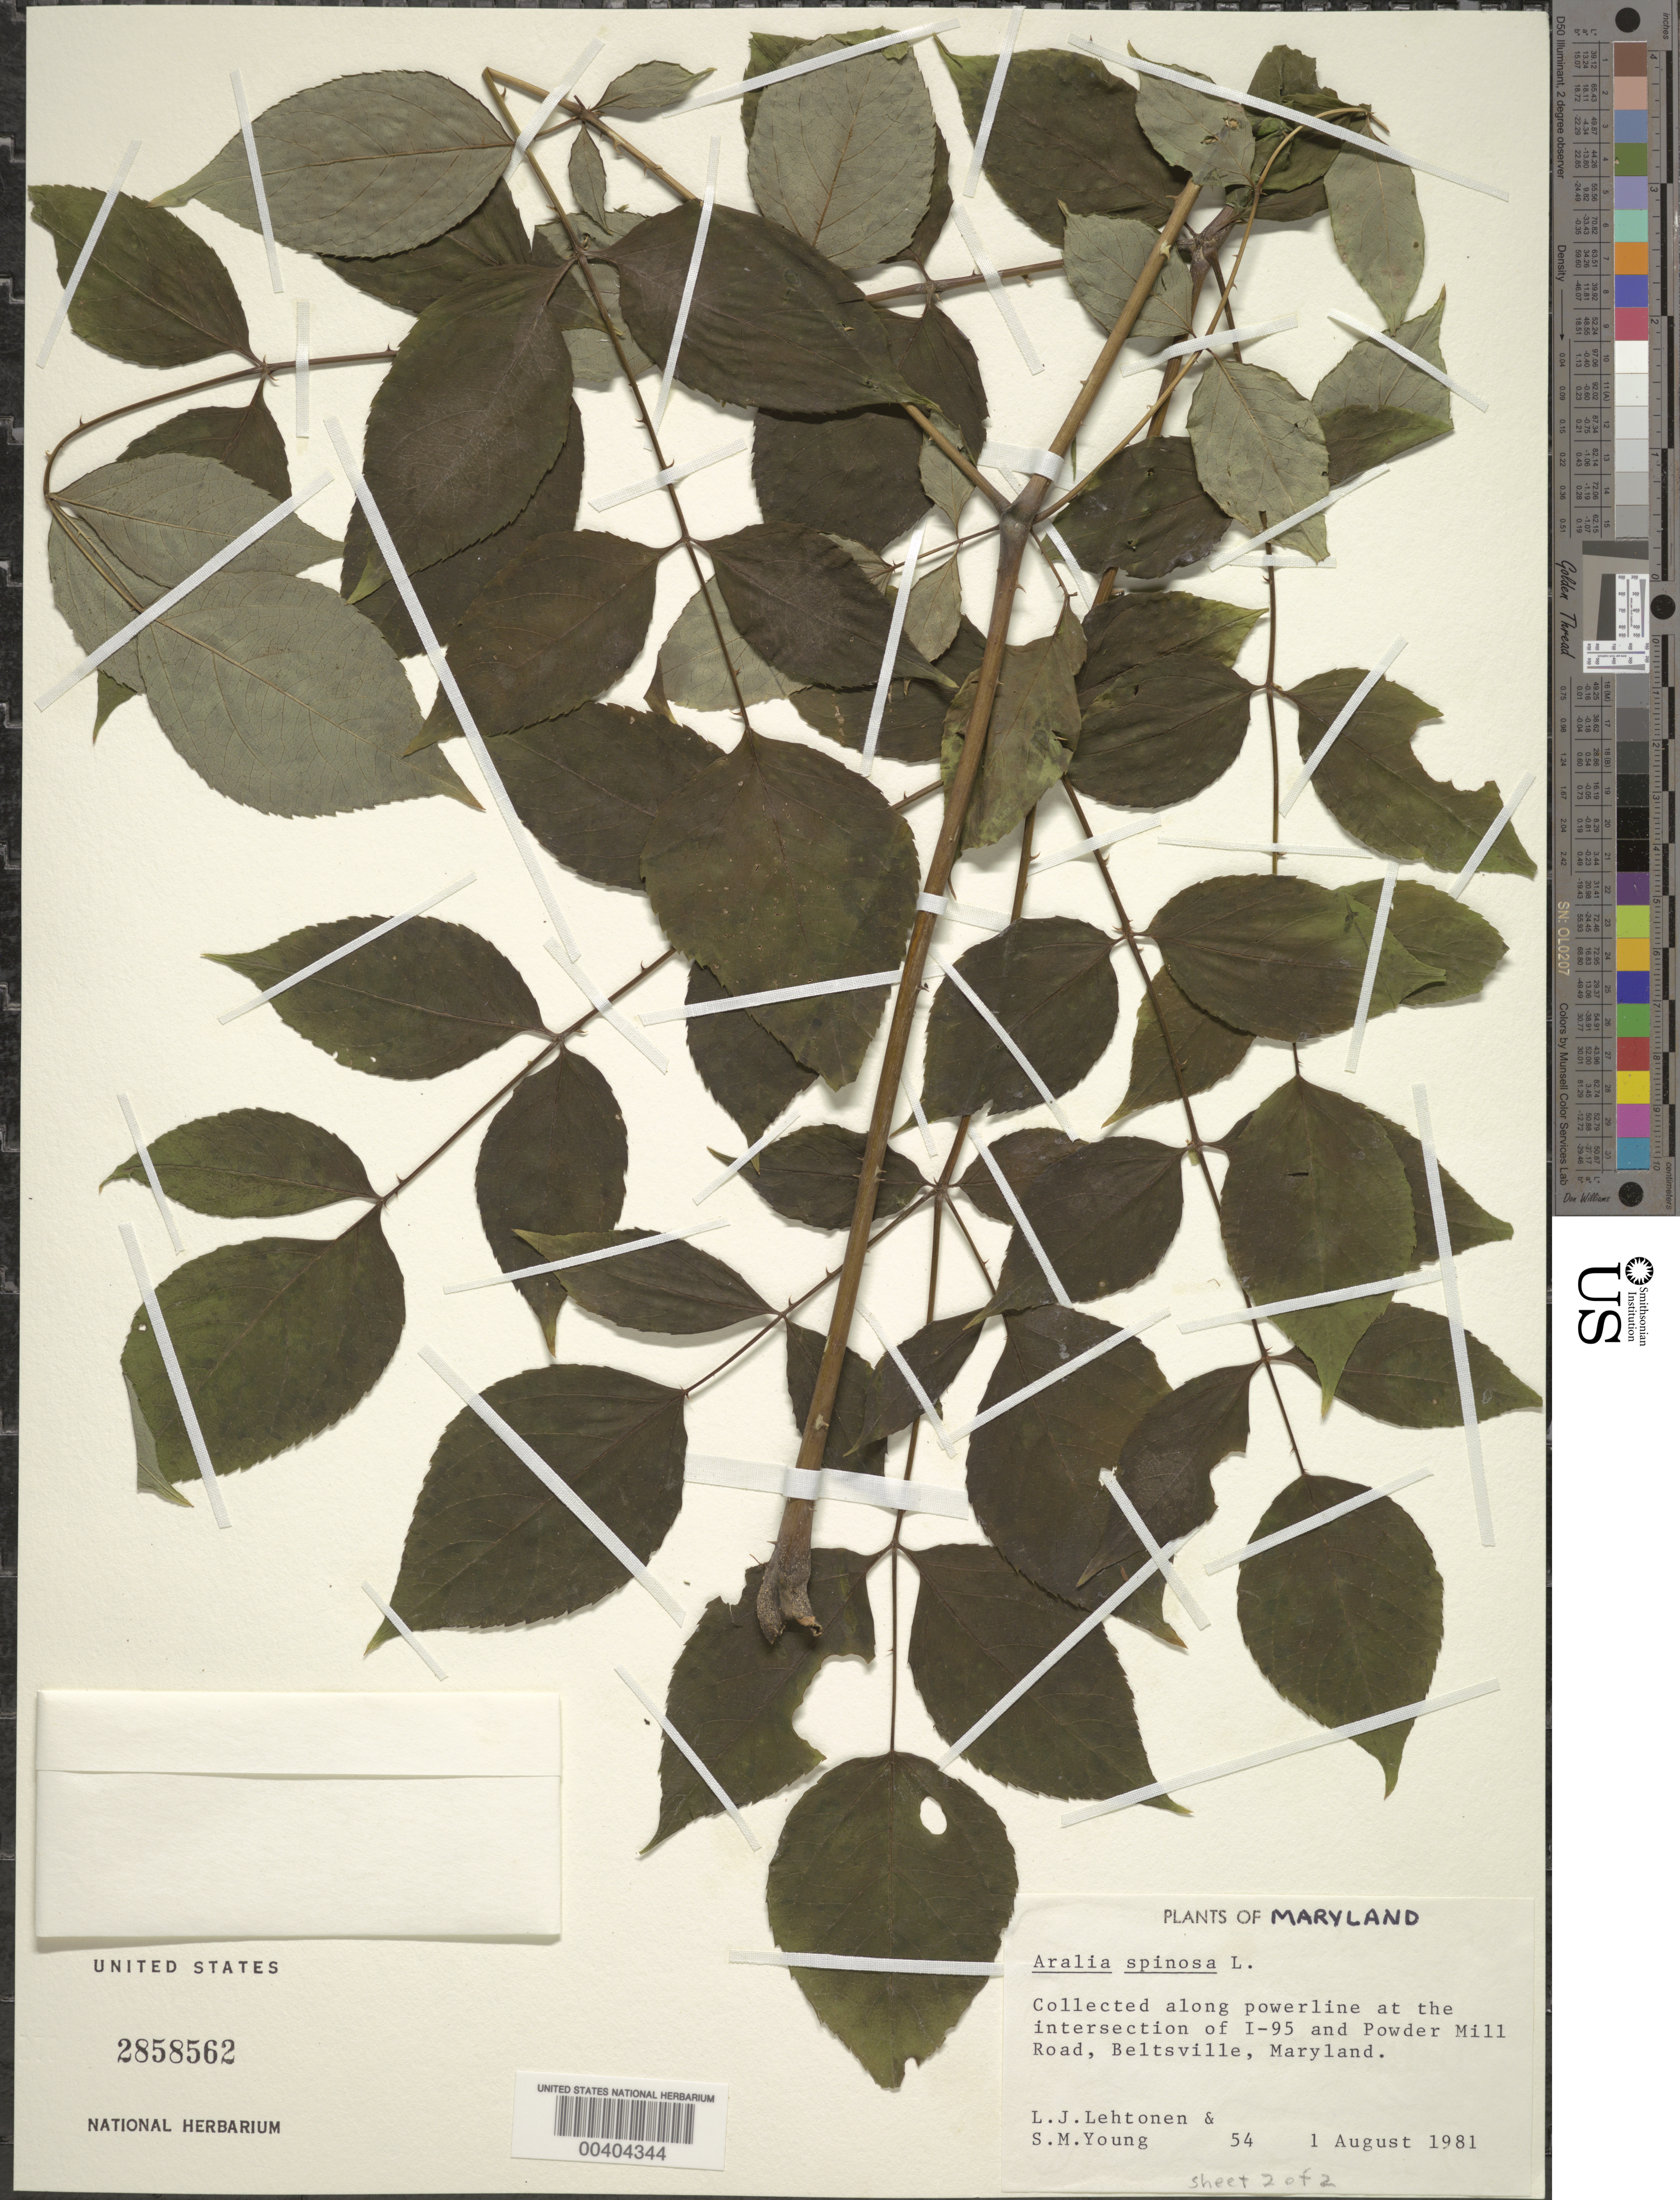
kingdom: Plantae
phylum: Tracheophyta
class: Magnoliopsida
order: Apiales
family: Araliaceae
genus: Aralia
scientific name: Aralia spinosa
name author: L.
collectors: L. Lehtonen & S. Young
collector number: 54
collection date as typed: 01 Aug 1981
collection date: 1981-08-01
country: United States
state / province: Maryland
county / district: Prince George's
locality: powerline, I-95 and Powder Mill Road, Beltsville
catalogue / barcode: US 2858562